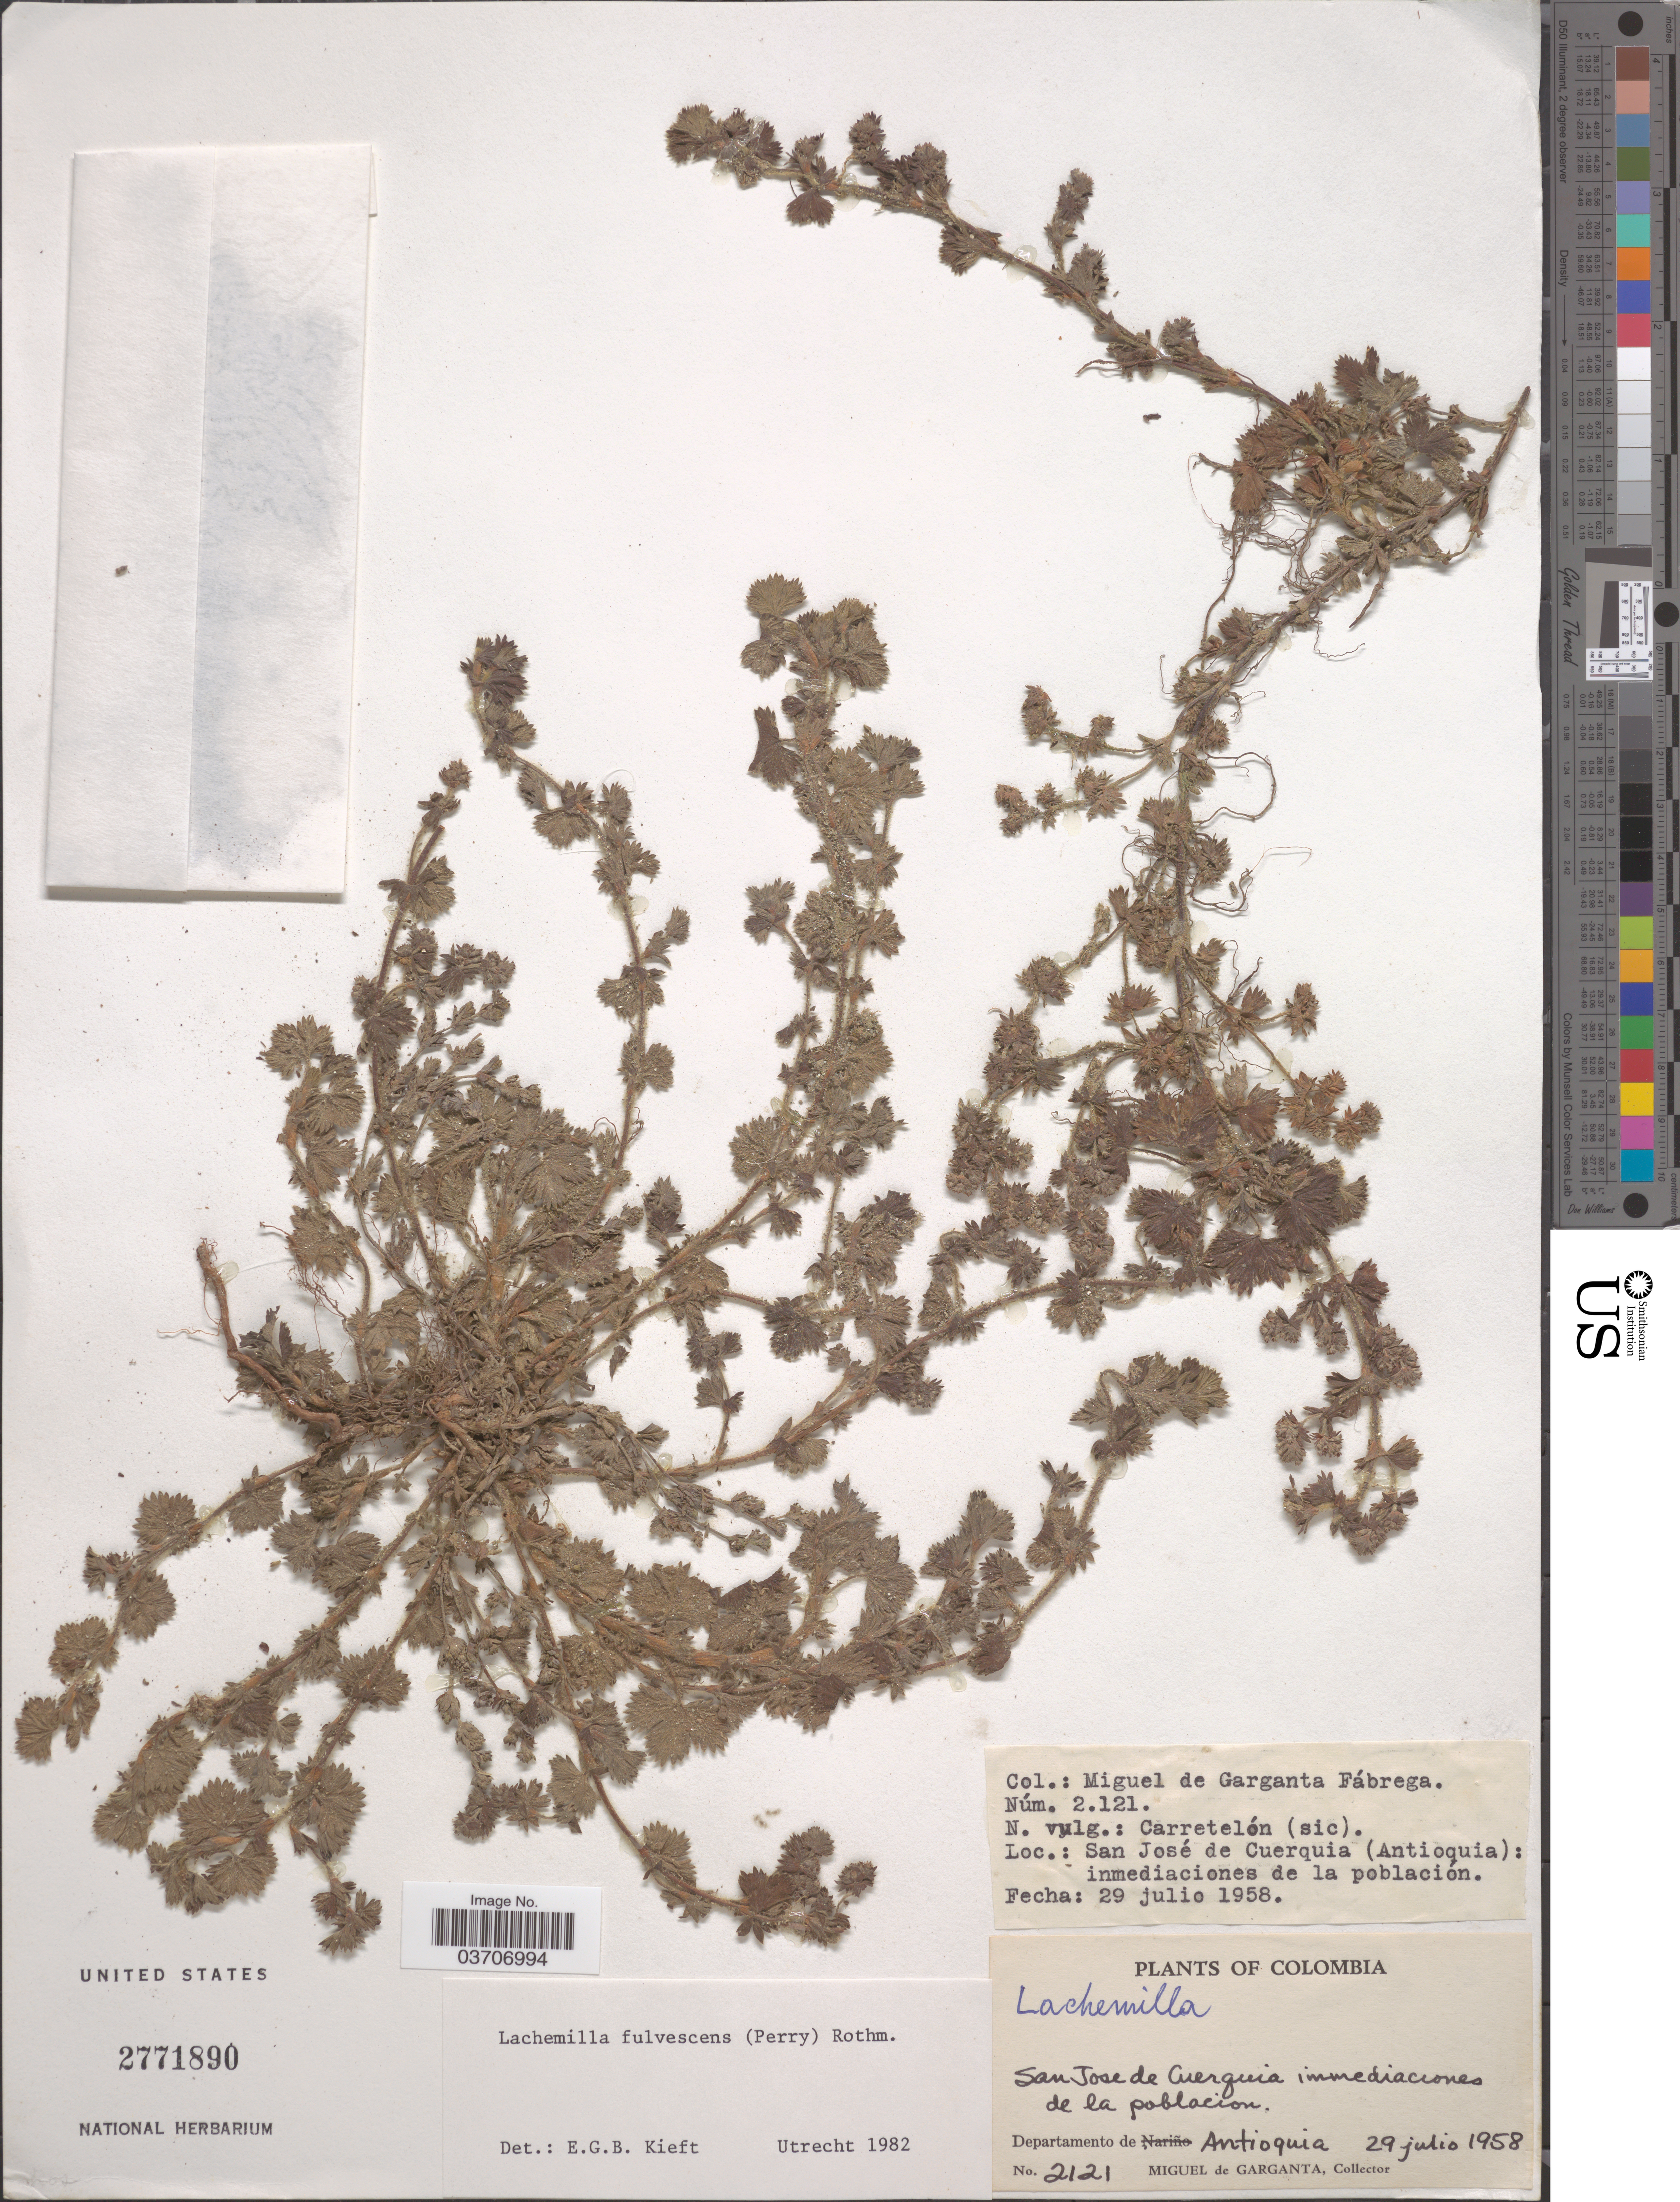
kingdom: Plantae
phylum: Tracheophyta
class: Magnoliopsida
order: Rosales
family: Rosaceae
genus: Lachemilla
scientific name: Lachemilla fulvescens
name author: (L.M. Perry) Rothm.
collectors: M. Garganta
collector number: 2121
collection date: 1958-07-29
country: Colombia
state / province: Antioquia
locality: San Jose de Cuerguia immediaciones de la poblacion. Departamento de Antioquia.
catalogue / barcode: US 2771890